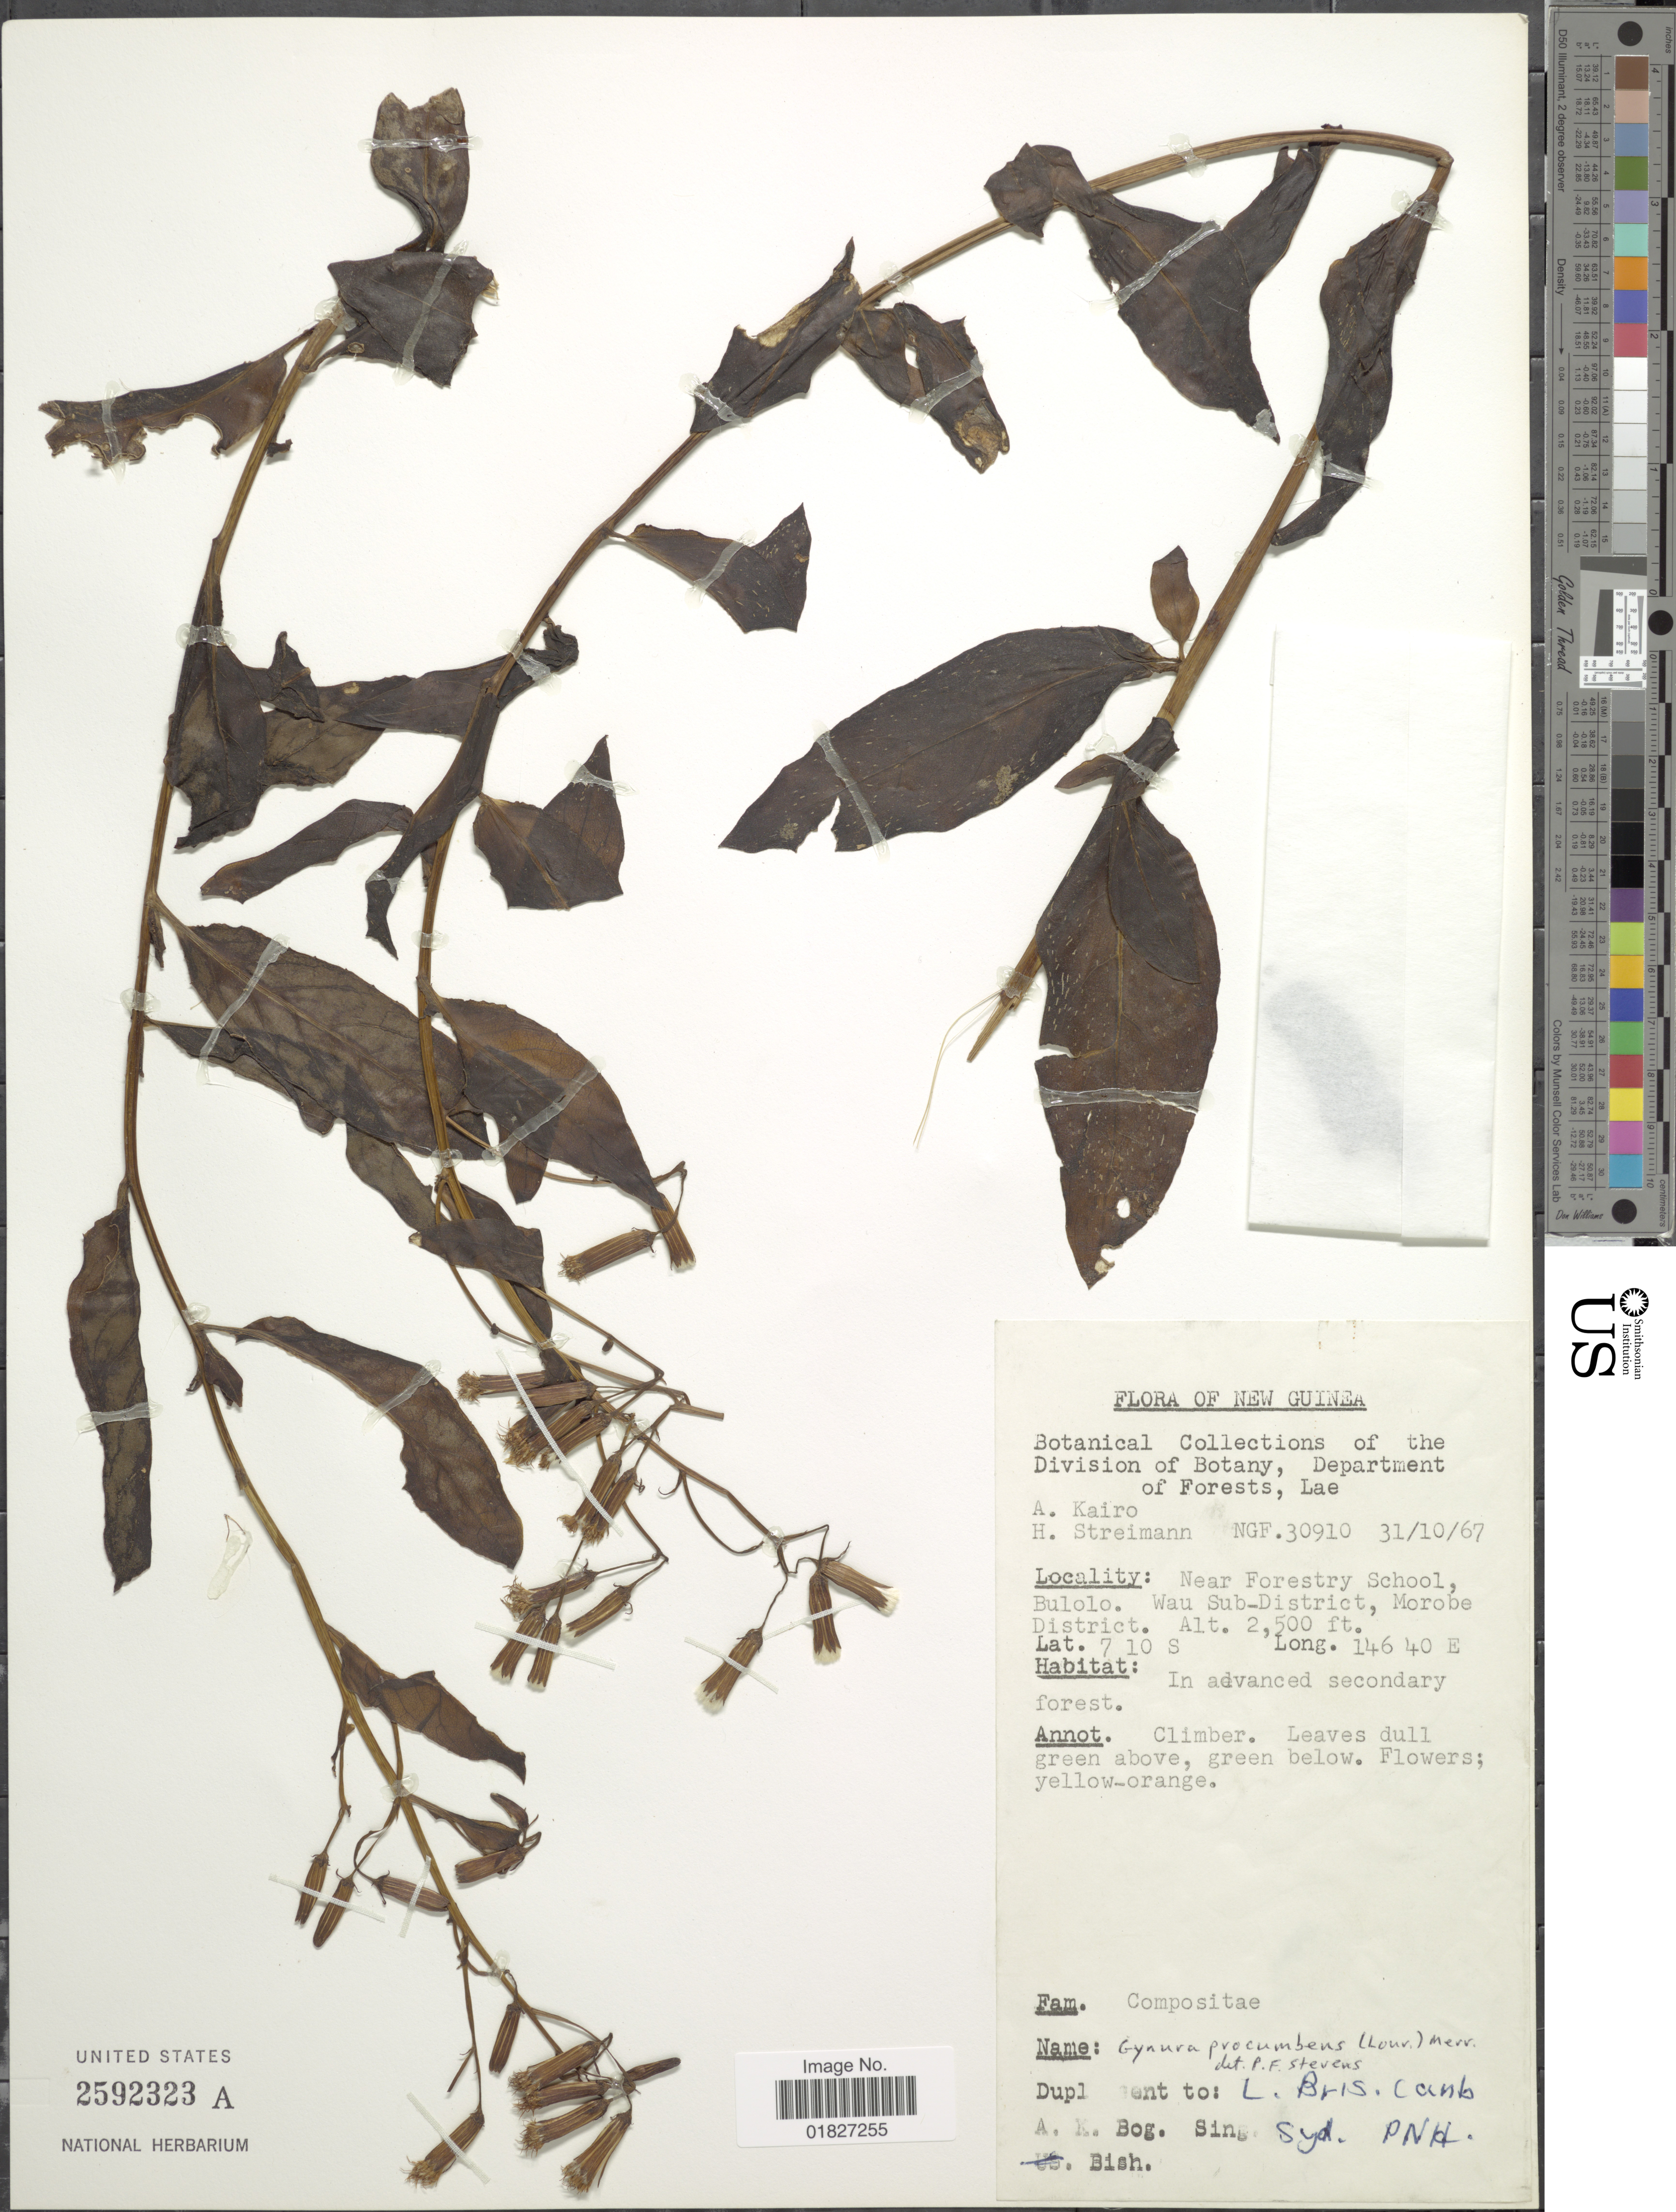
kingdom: Plantae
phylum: Tracheophyta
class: Magnoliopsida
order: Asterales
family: Asteraceae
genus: Gynura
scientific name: Gynura procumbens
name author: (Lour.) Merr.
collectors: A. Kairo & H. Streiman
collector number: NGF30910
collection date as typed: Transcribed d/m/y: 31/10/67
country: Papua New Guinea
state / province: Morobe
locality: New Guinea, near Forestry School, Bulolo, Wau Sub-District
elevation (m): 762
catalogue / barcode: US 2592323A